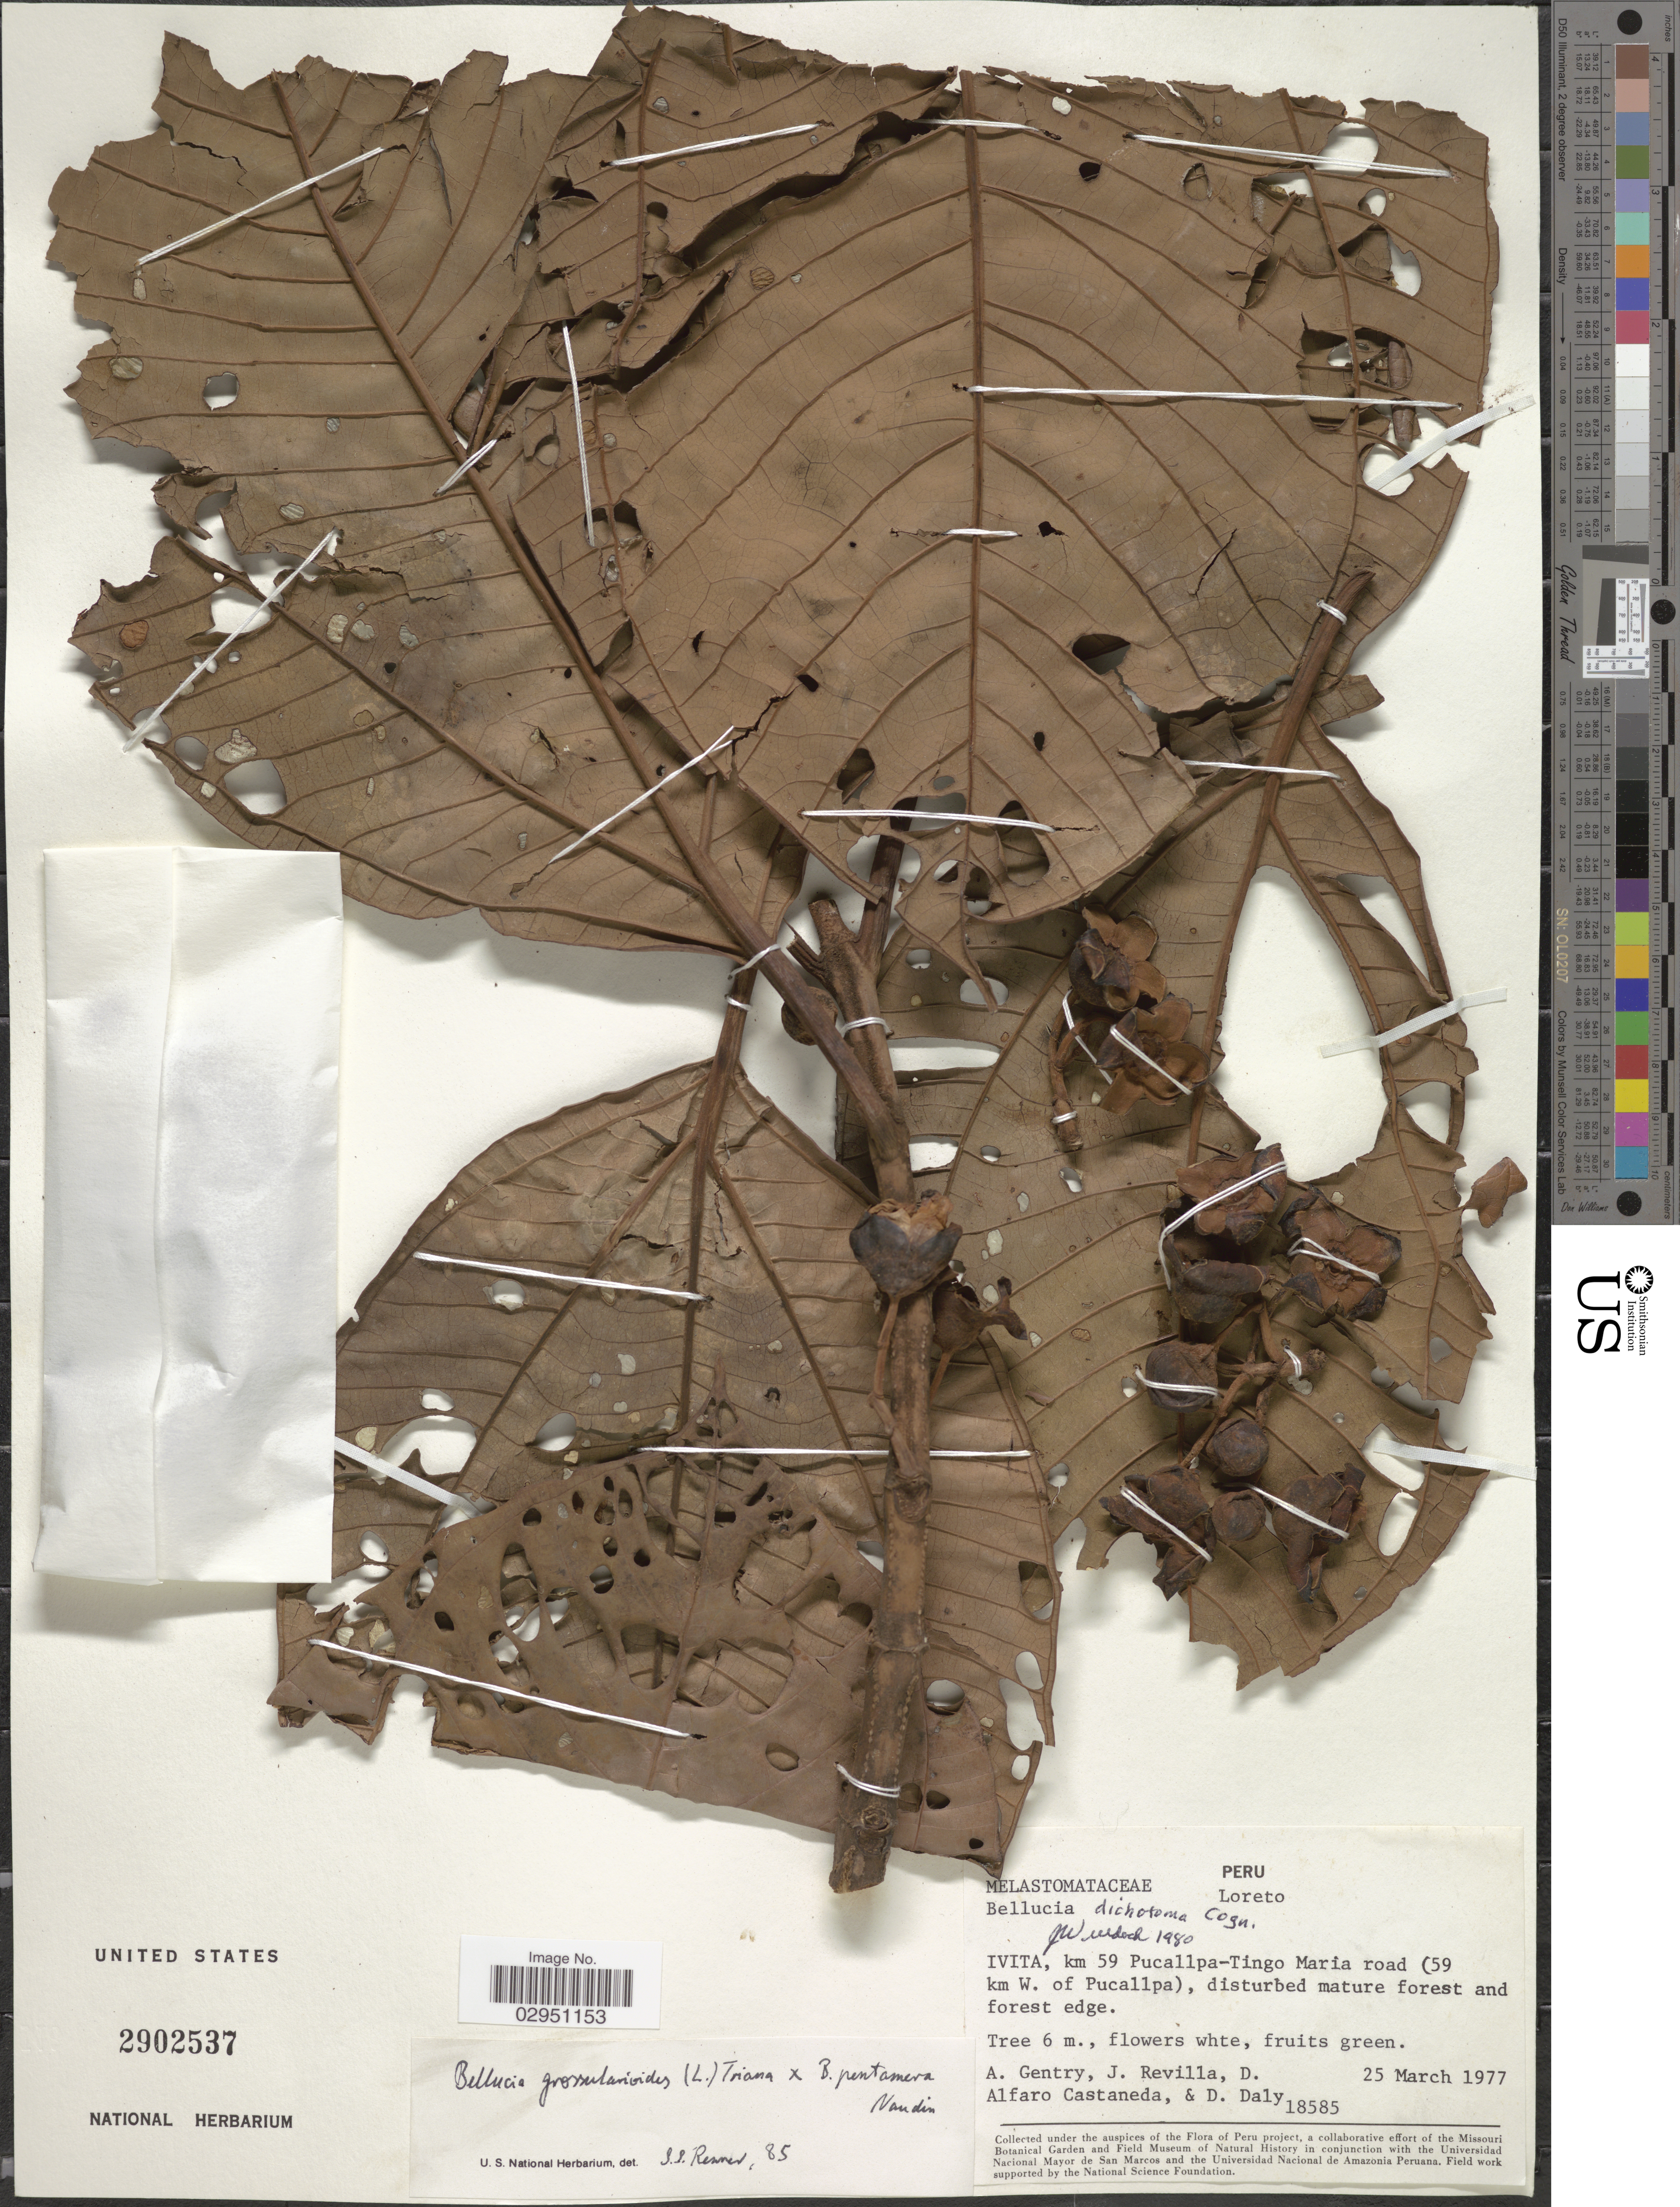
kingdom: Plantae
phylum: Tracheophyta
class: Magnoliopsida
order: Myrtales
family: Melastomataceae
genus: Bellucia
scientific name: Bellucia pentamera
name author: Naudin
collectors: A. H. Gentry, J. Revilla, D. Alfaro Castaneda & D. C. Daly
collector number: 18585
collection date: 1977-03-25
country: Peru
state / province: Loreto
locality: Ivita, km 59 Pucallpa-Tingo Maria road (59 km W. of Pucallpa).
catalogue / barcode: US 2902537